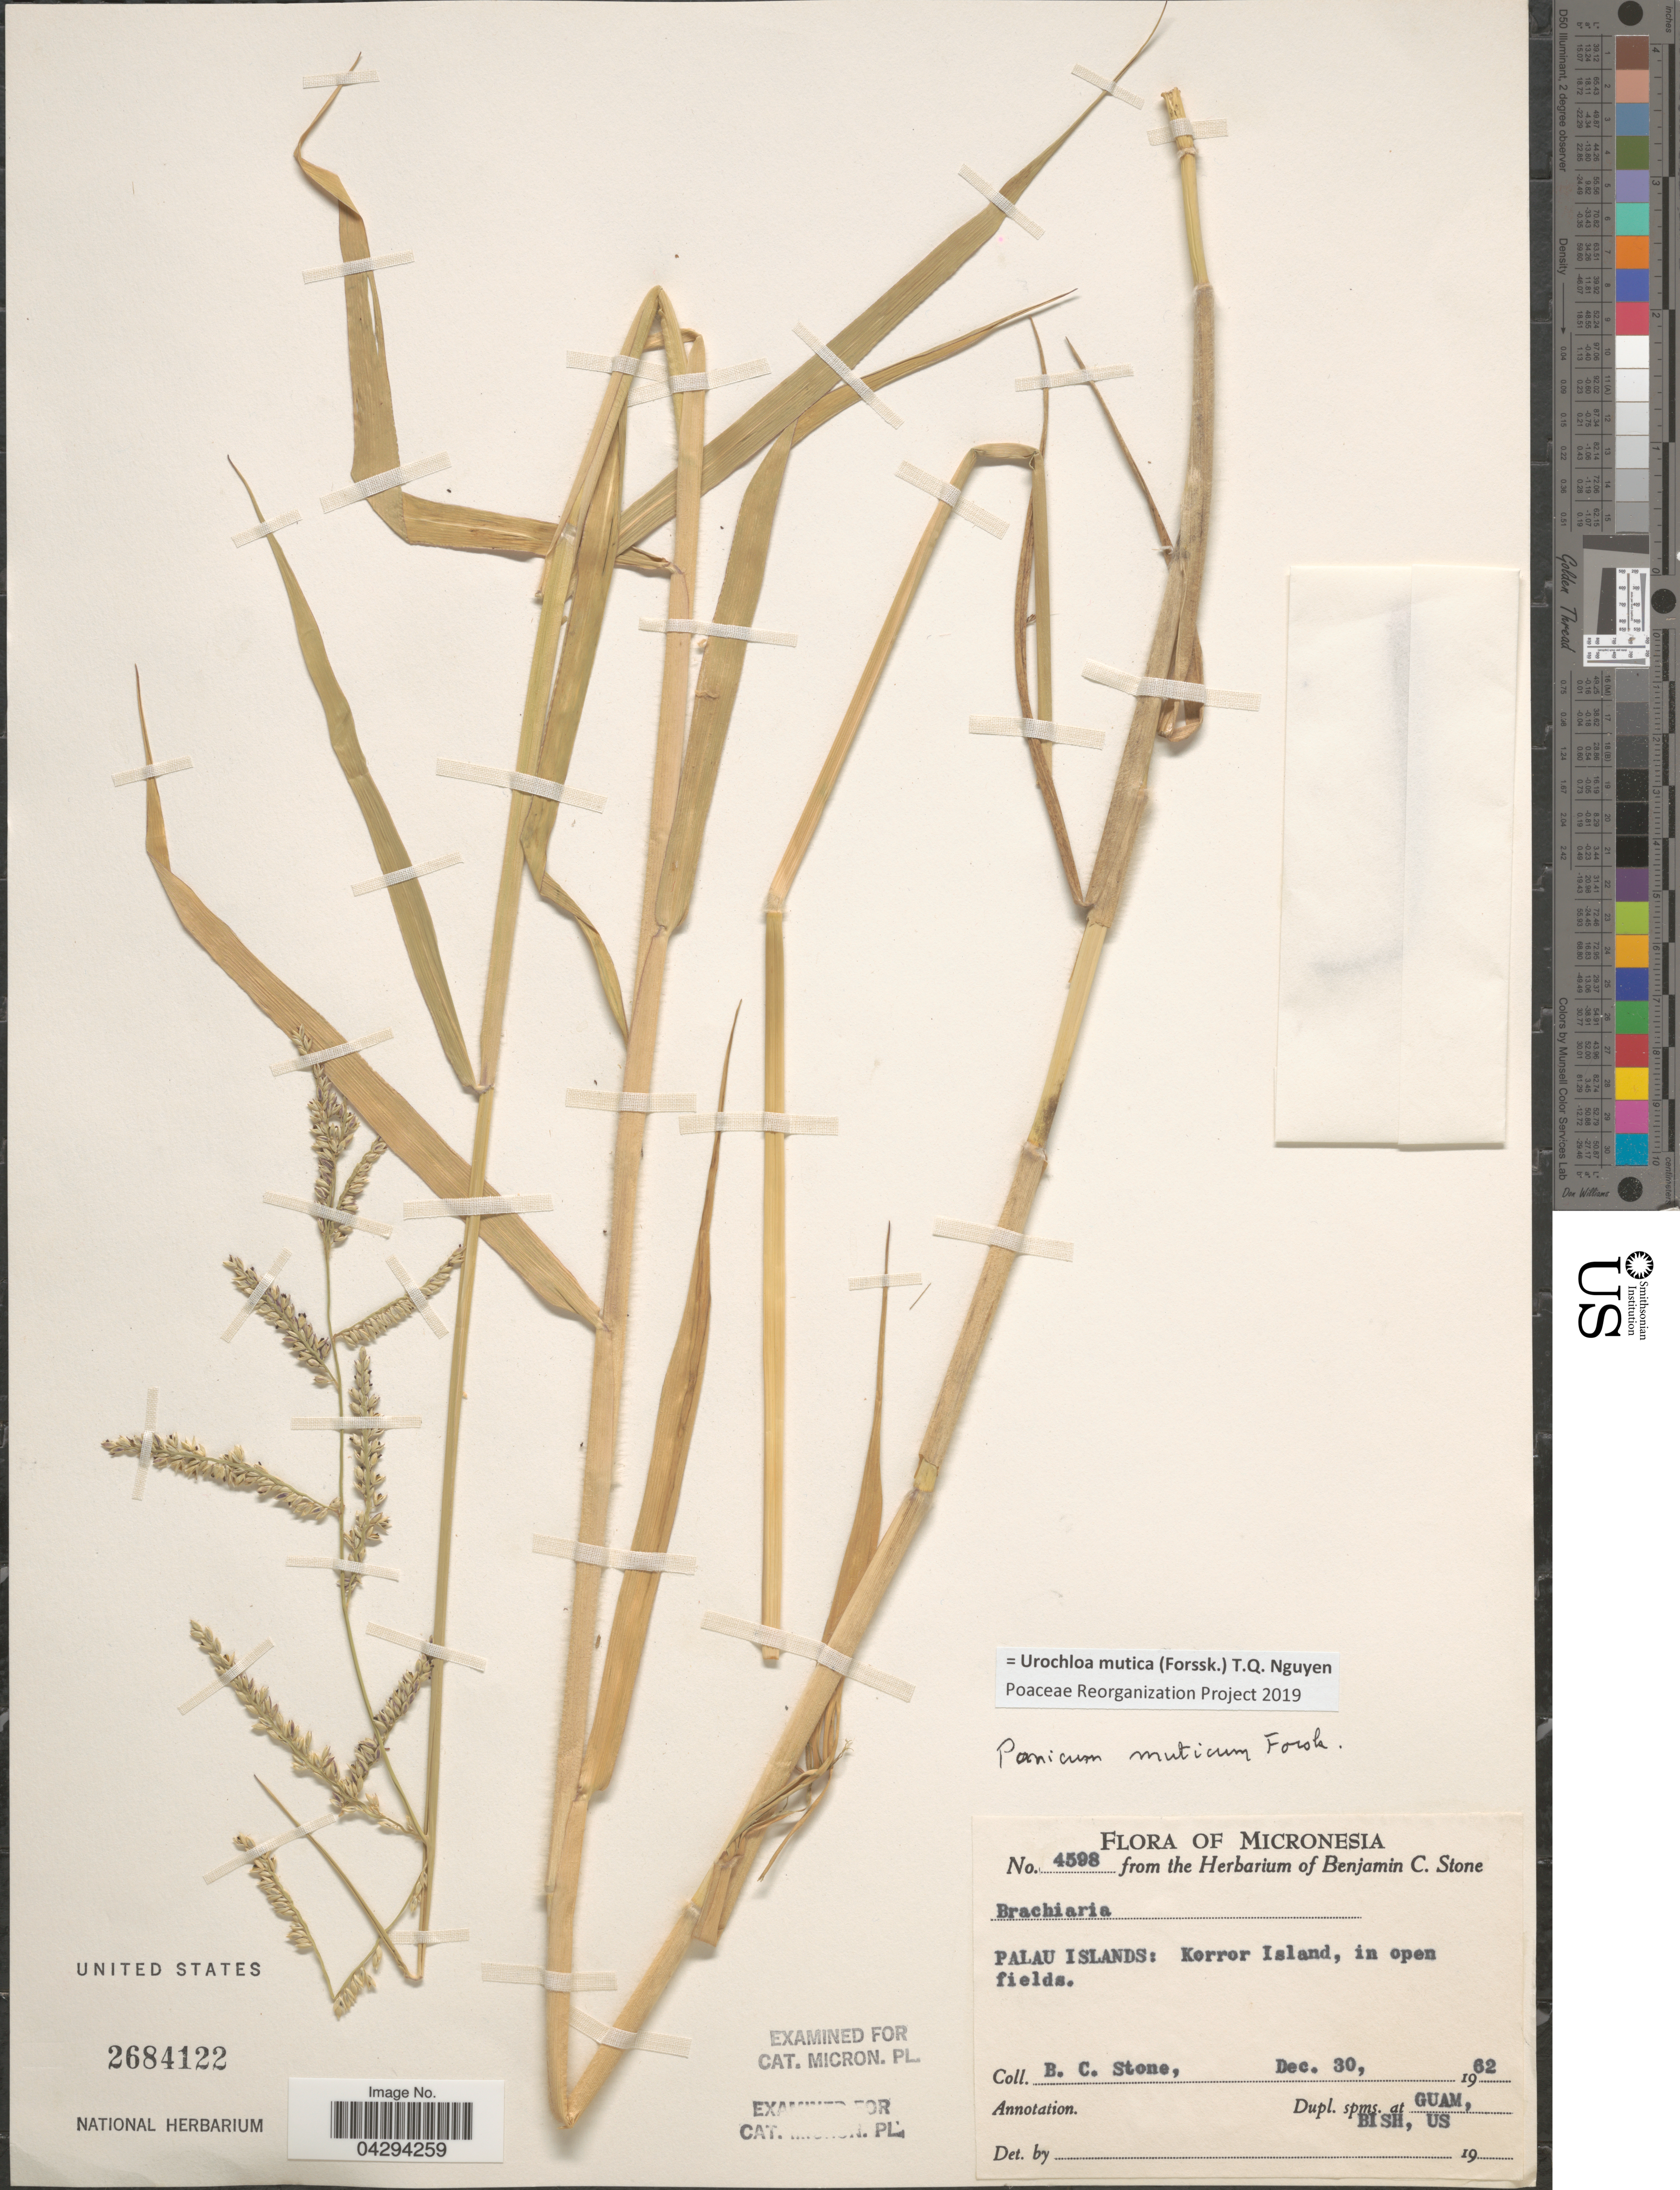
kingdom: Plantae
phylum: Tracheophyta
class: Liliopsida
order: Poales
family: Poaceae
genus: Urochloa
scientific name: Urochloa mutica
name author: (Forssk.) T.Q. Nguyen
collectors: B. C. Stone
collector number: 4598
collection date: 1962-12-30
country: Palau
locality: Micronesia. Palau Islands: Korror Island, in open fields.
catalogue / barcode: US 2684122